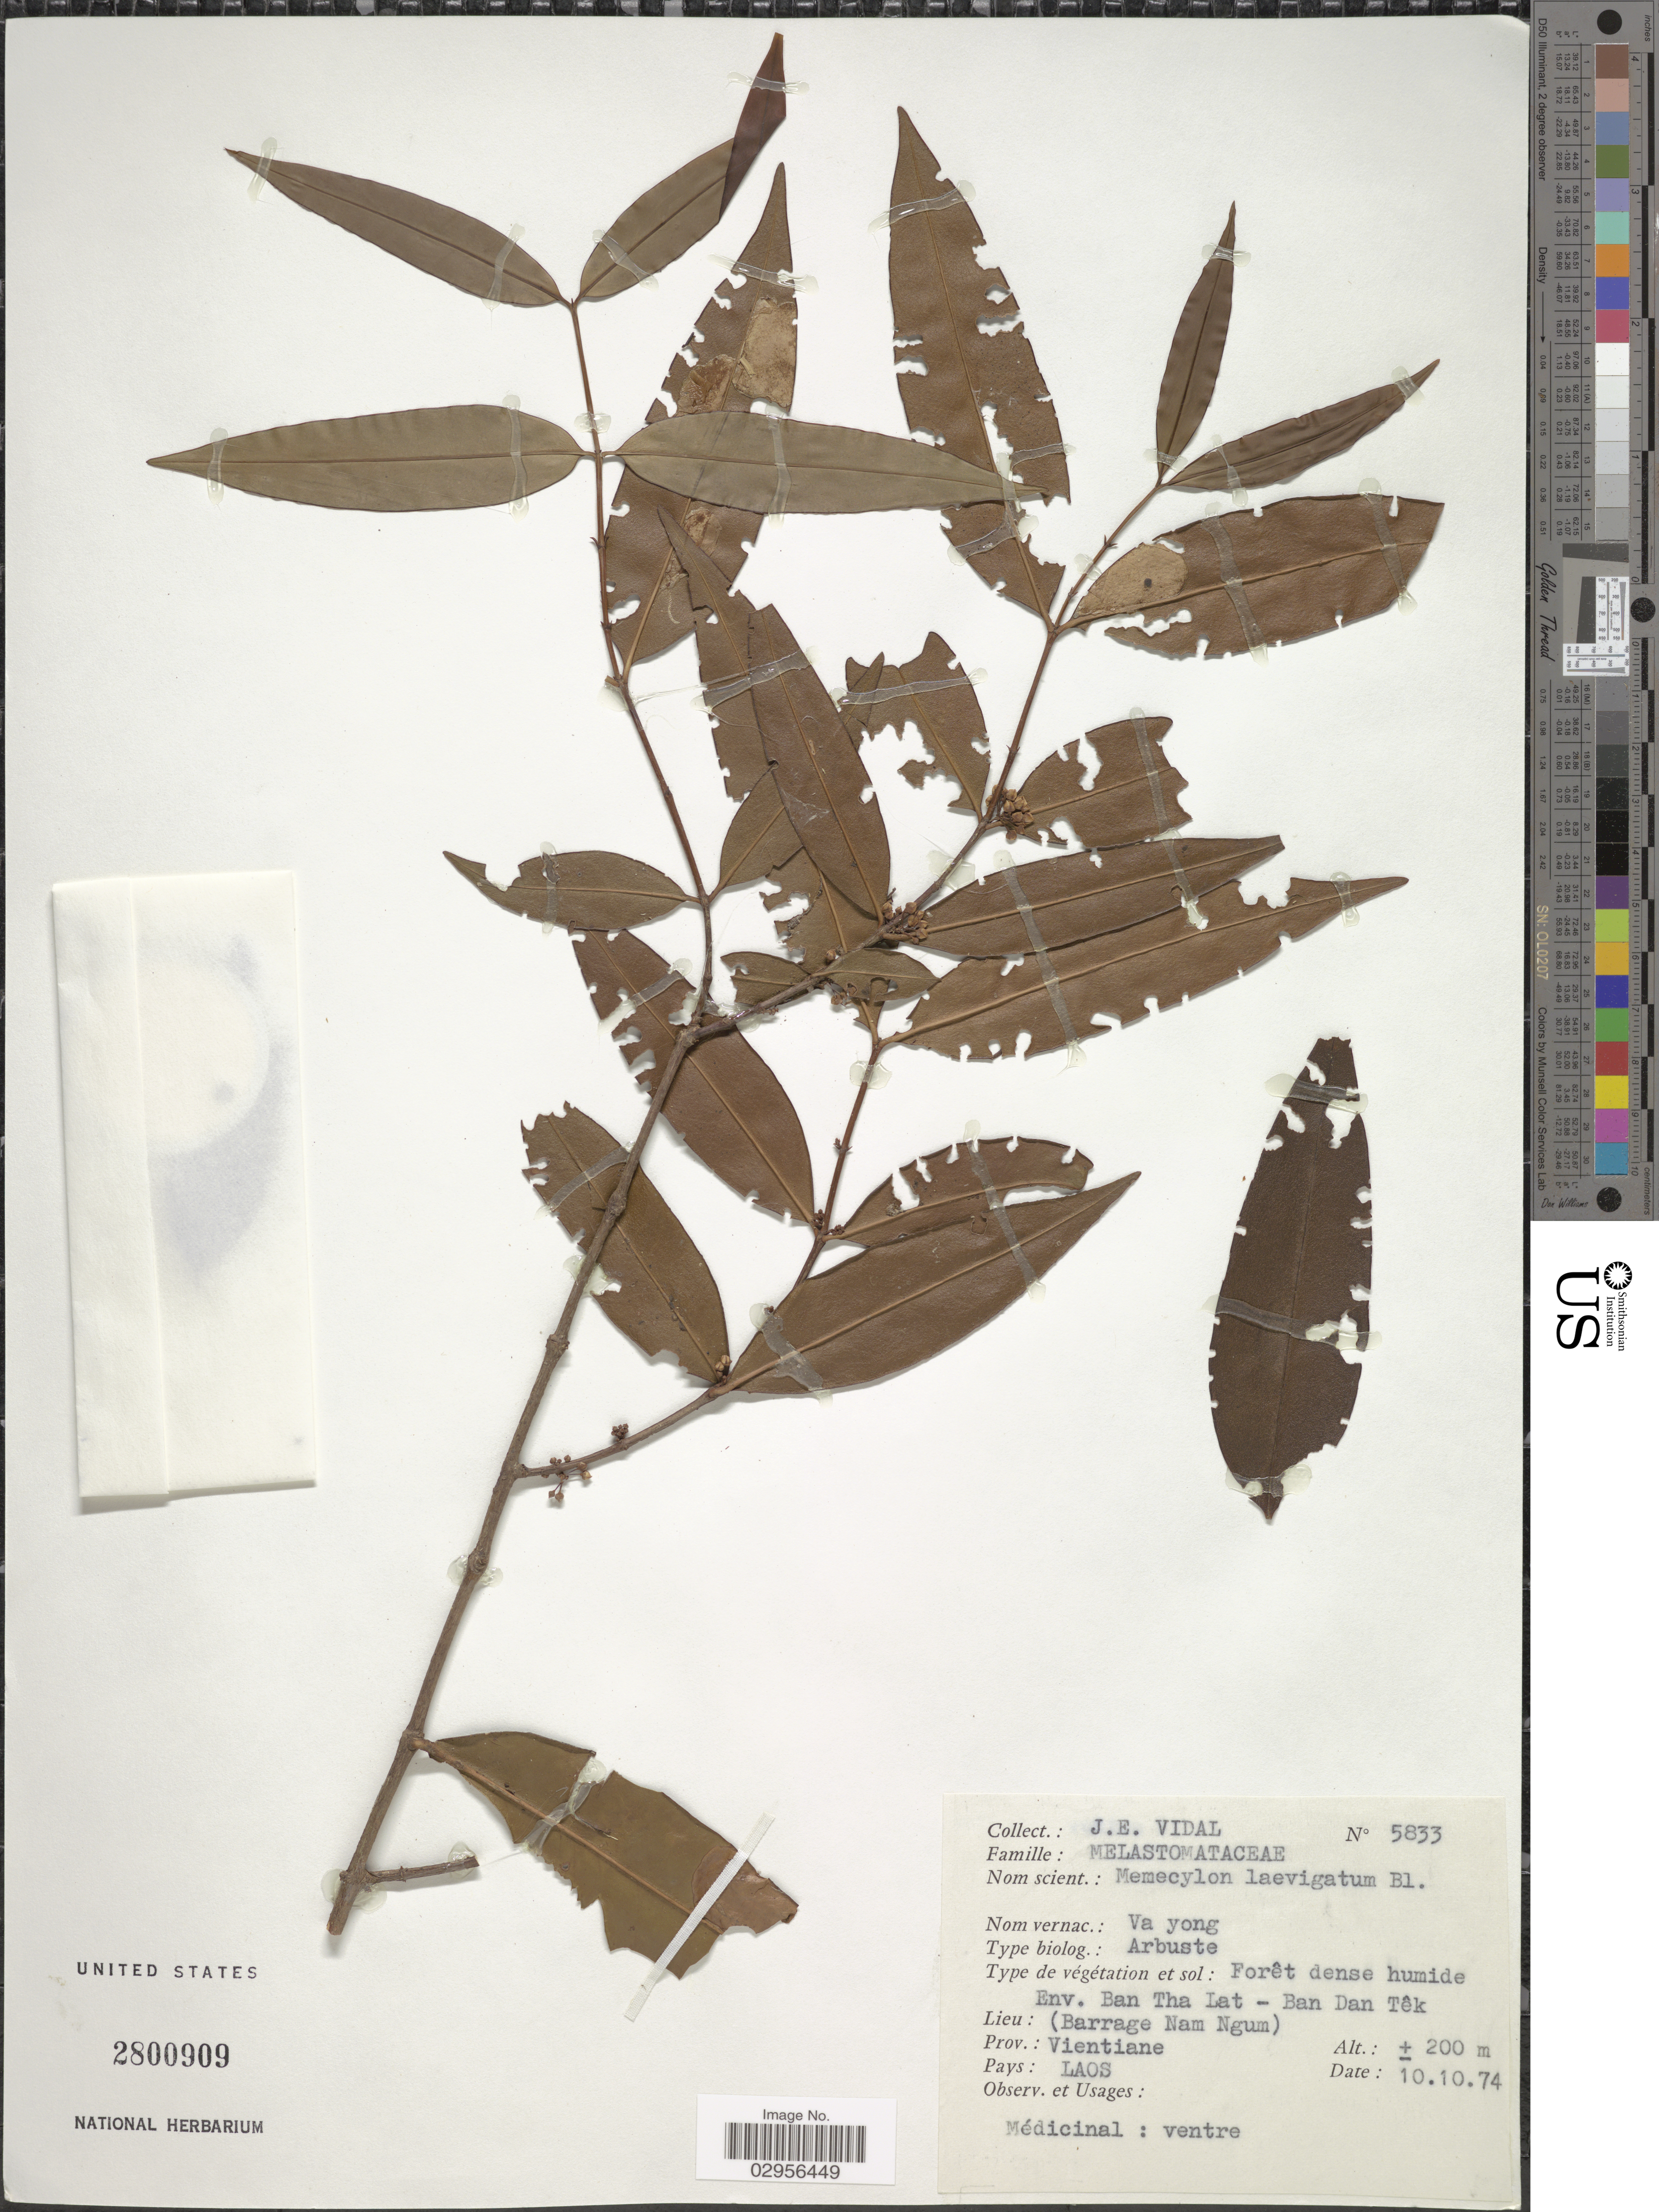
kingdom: Plantae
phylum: Tracheophyta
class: Magnoliopsida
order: Myrtales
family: Melastomataceae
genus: Memecylon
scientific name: Memecylon laevigatum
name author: Blume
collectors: J. E. Vidal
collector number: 5833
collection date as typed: Transcribed d/m/y: 10/10/74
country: Laos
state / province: Viangchan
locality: (Barrage Nam Ngum), Prov.: Vientiane, Laos.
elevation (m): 200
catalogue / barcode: US 2800909